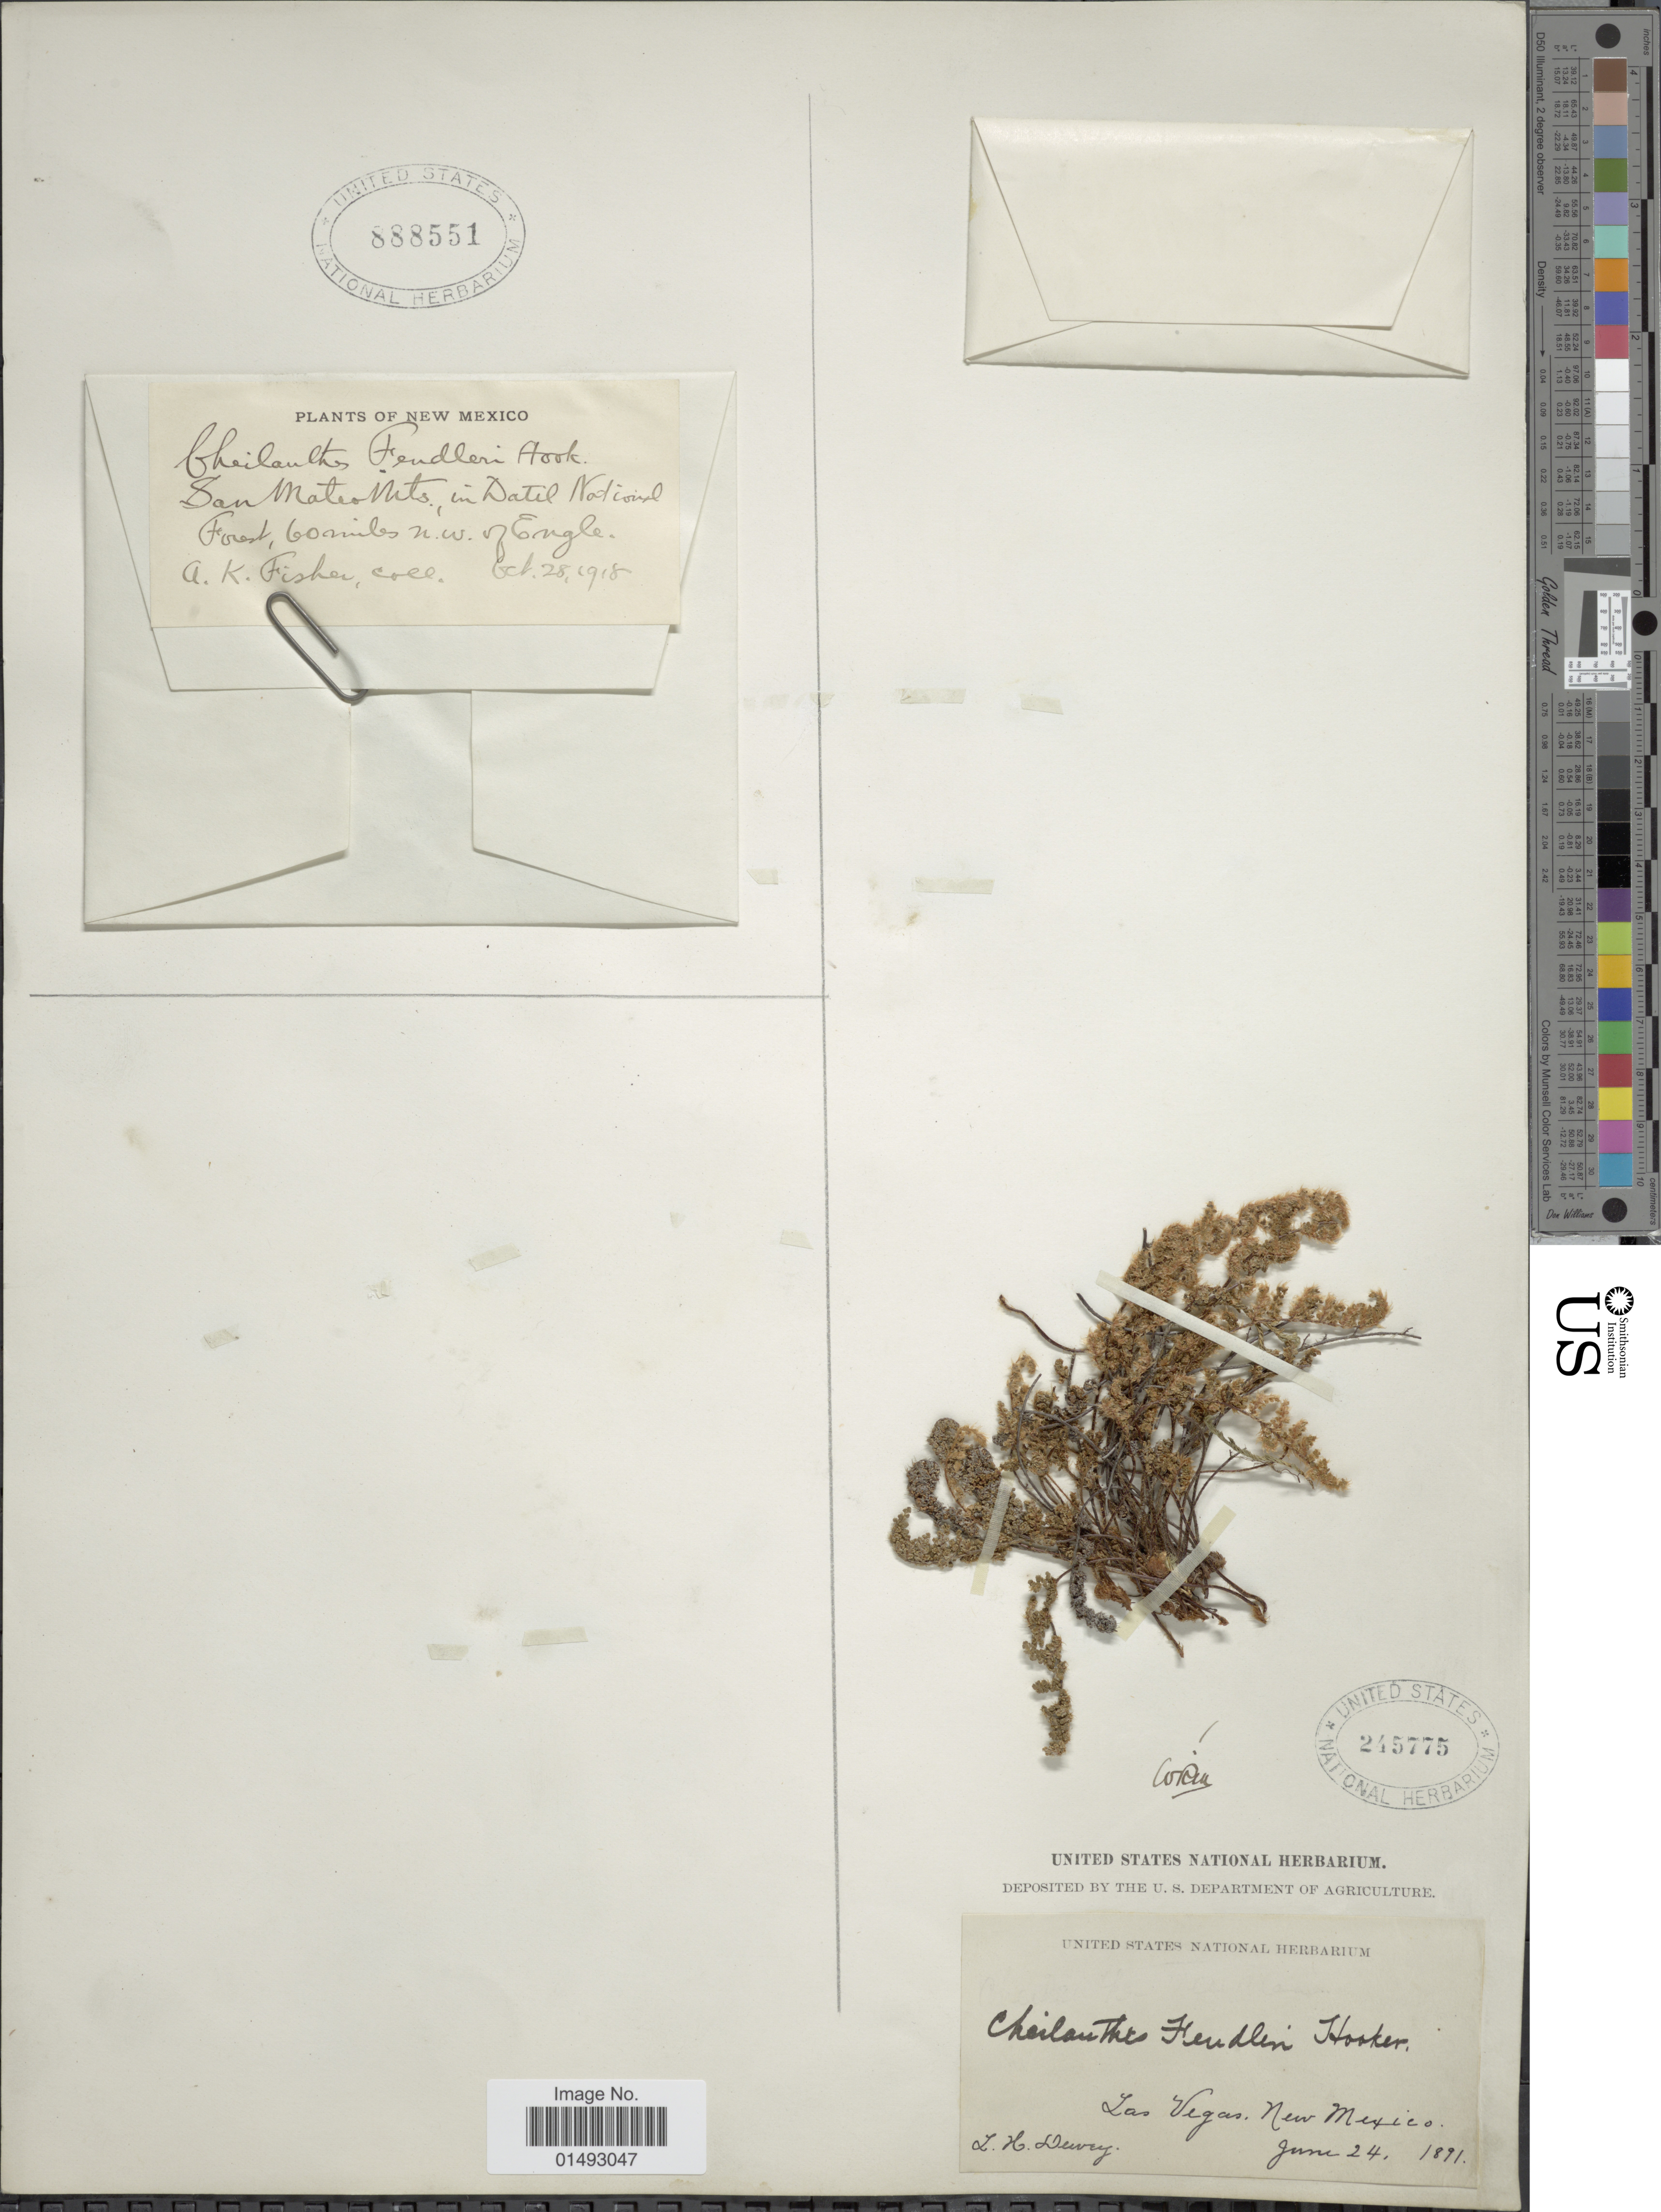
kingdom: Plantae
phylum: Tracheophyta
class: Polypodiopsida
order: Polypodiales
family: Pteridaceae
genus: Myriopteris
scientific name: Myriopteris fendleri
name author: (Hook.) E. Fourn.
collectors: A. K. Fisher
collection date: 1918-10-28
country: United States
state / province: New Mexico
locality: San Mateo Mts, in Datil National Forest, 60miles n.w. of Engle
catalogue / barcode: US 888551